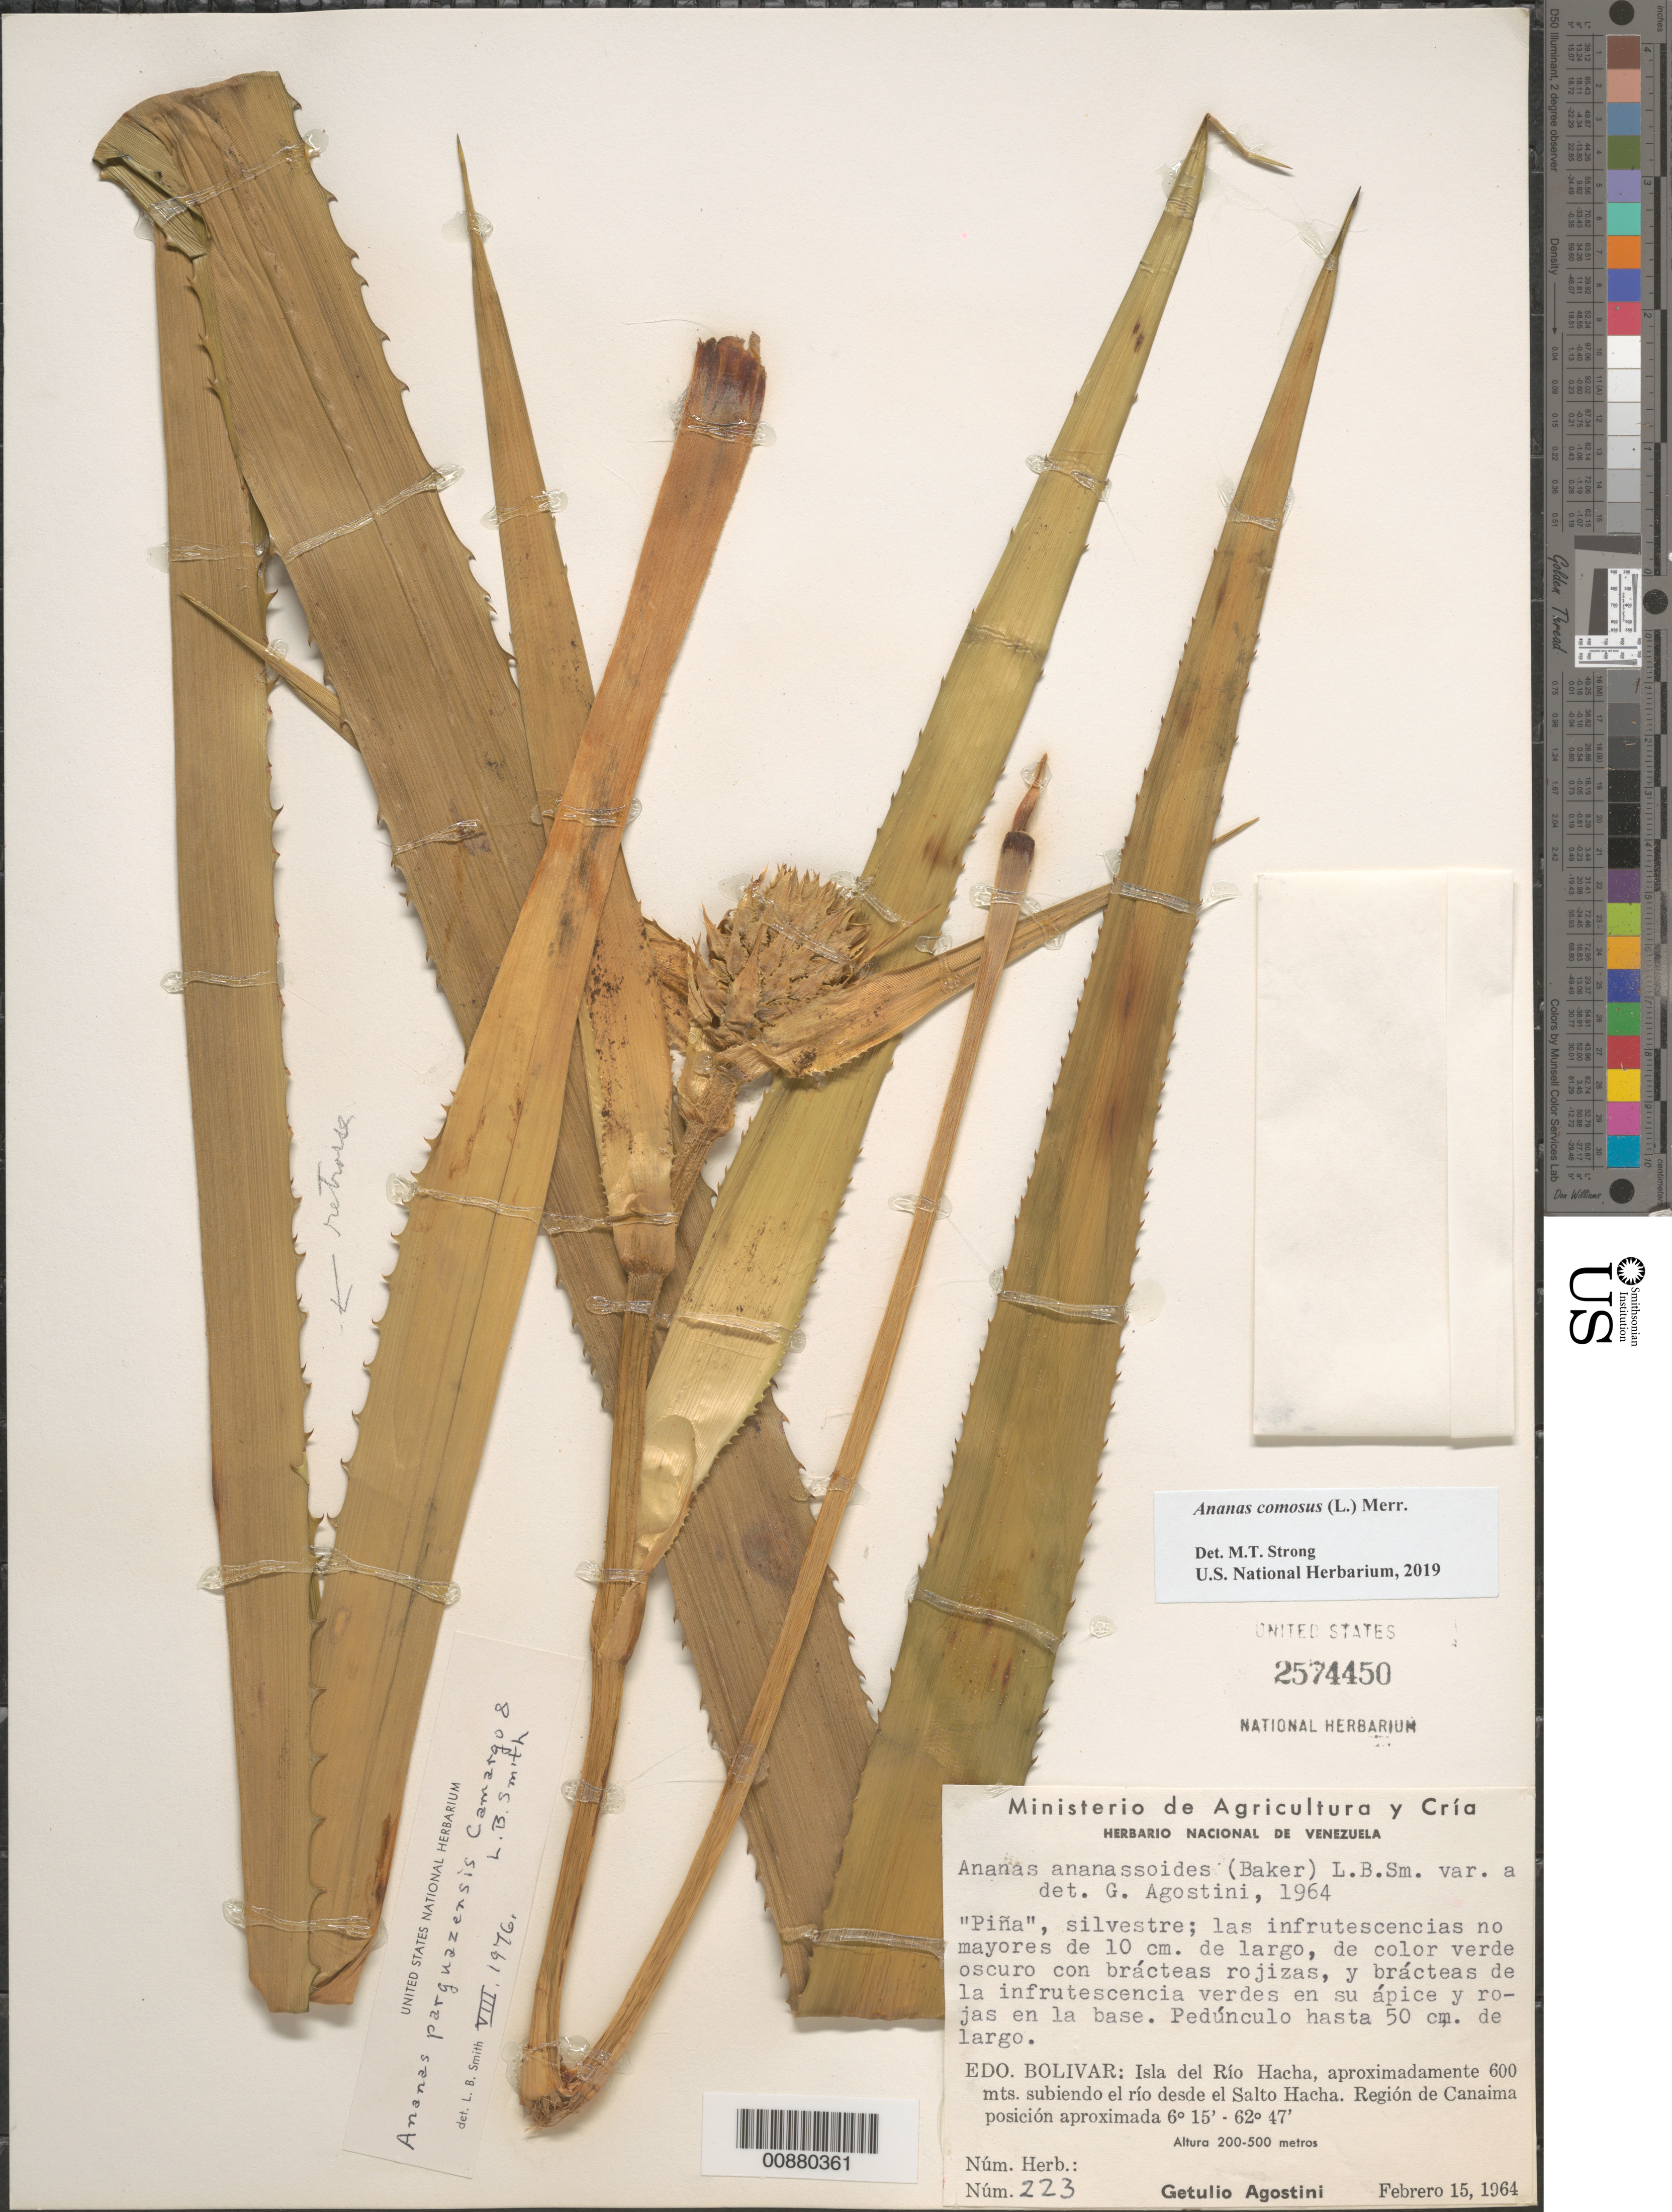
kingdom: Plantae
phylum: Tracheophyta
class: Liliopsida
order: Poales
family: Bromeliaceae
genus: Ananas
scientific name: Ananas comosus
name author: (L.) Merr.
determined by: Strong, Mark T., (BOT), Smithsonian Institution - National Museum of Natural History (UNITED STATES)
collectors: G. Agostini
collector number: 223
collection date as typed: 15-Feb-64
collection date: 1964-02-15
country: Venezuela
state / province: Bolívar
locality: Isla del Río Hacha, 600 m subiendo el Salto Hacha; región de Canaima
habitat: Island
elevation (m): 200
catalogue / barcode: US 2574450